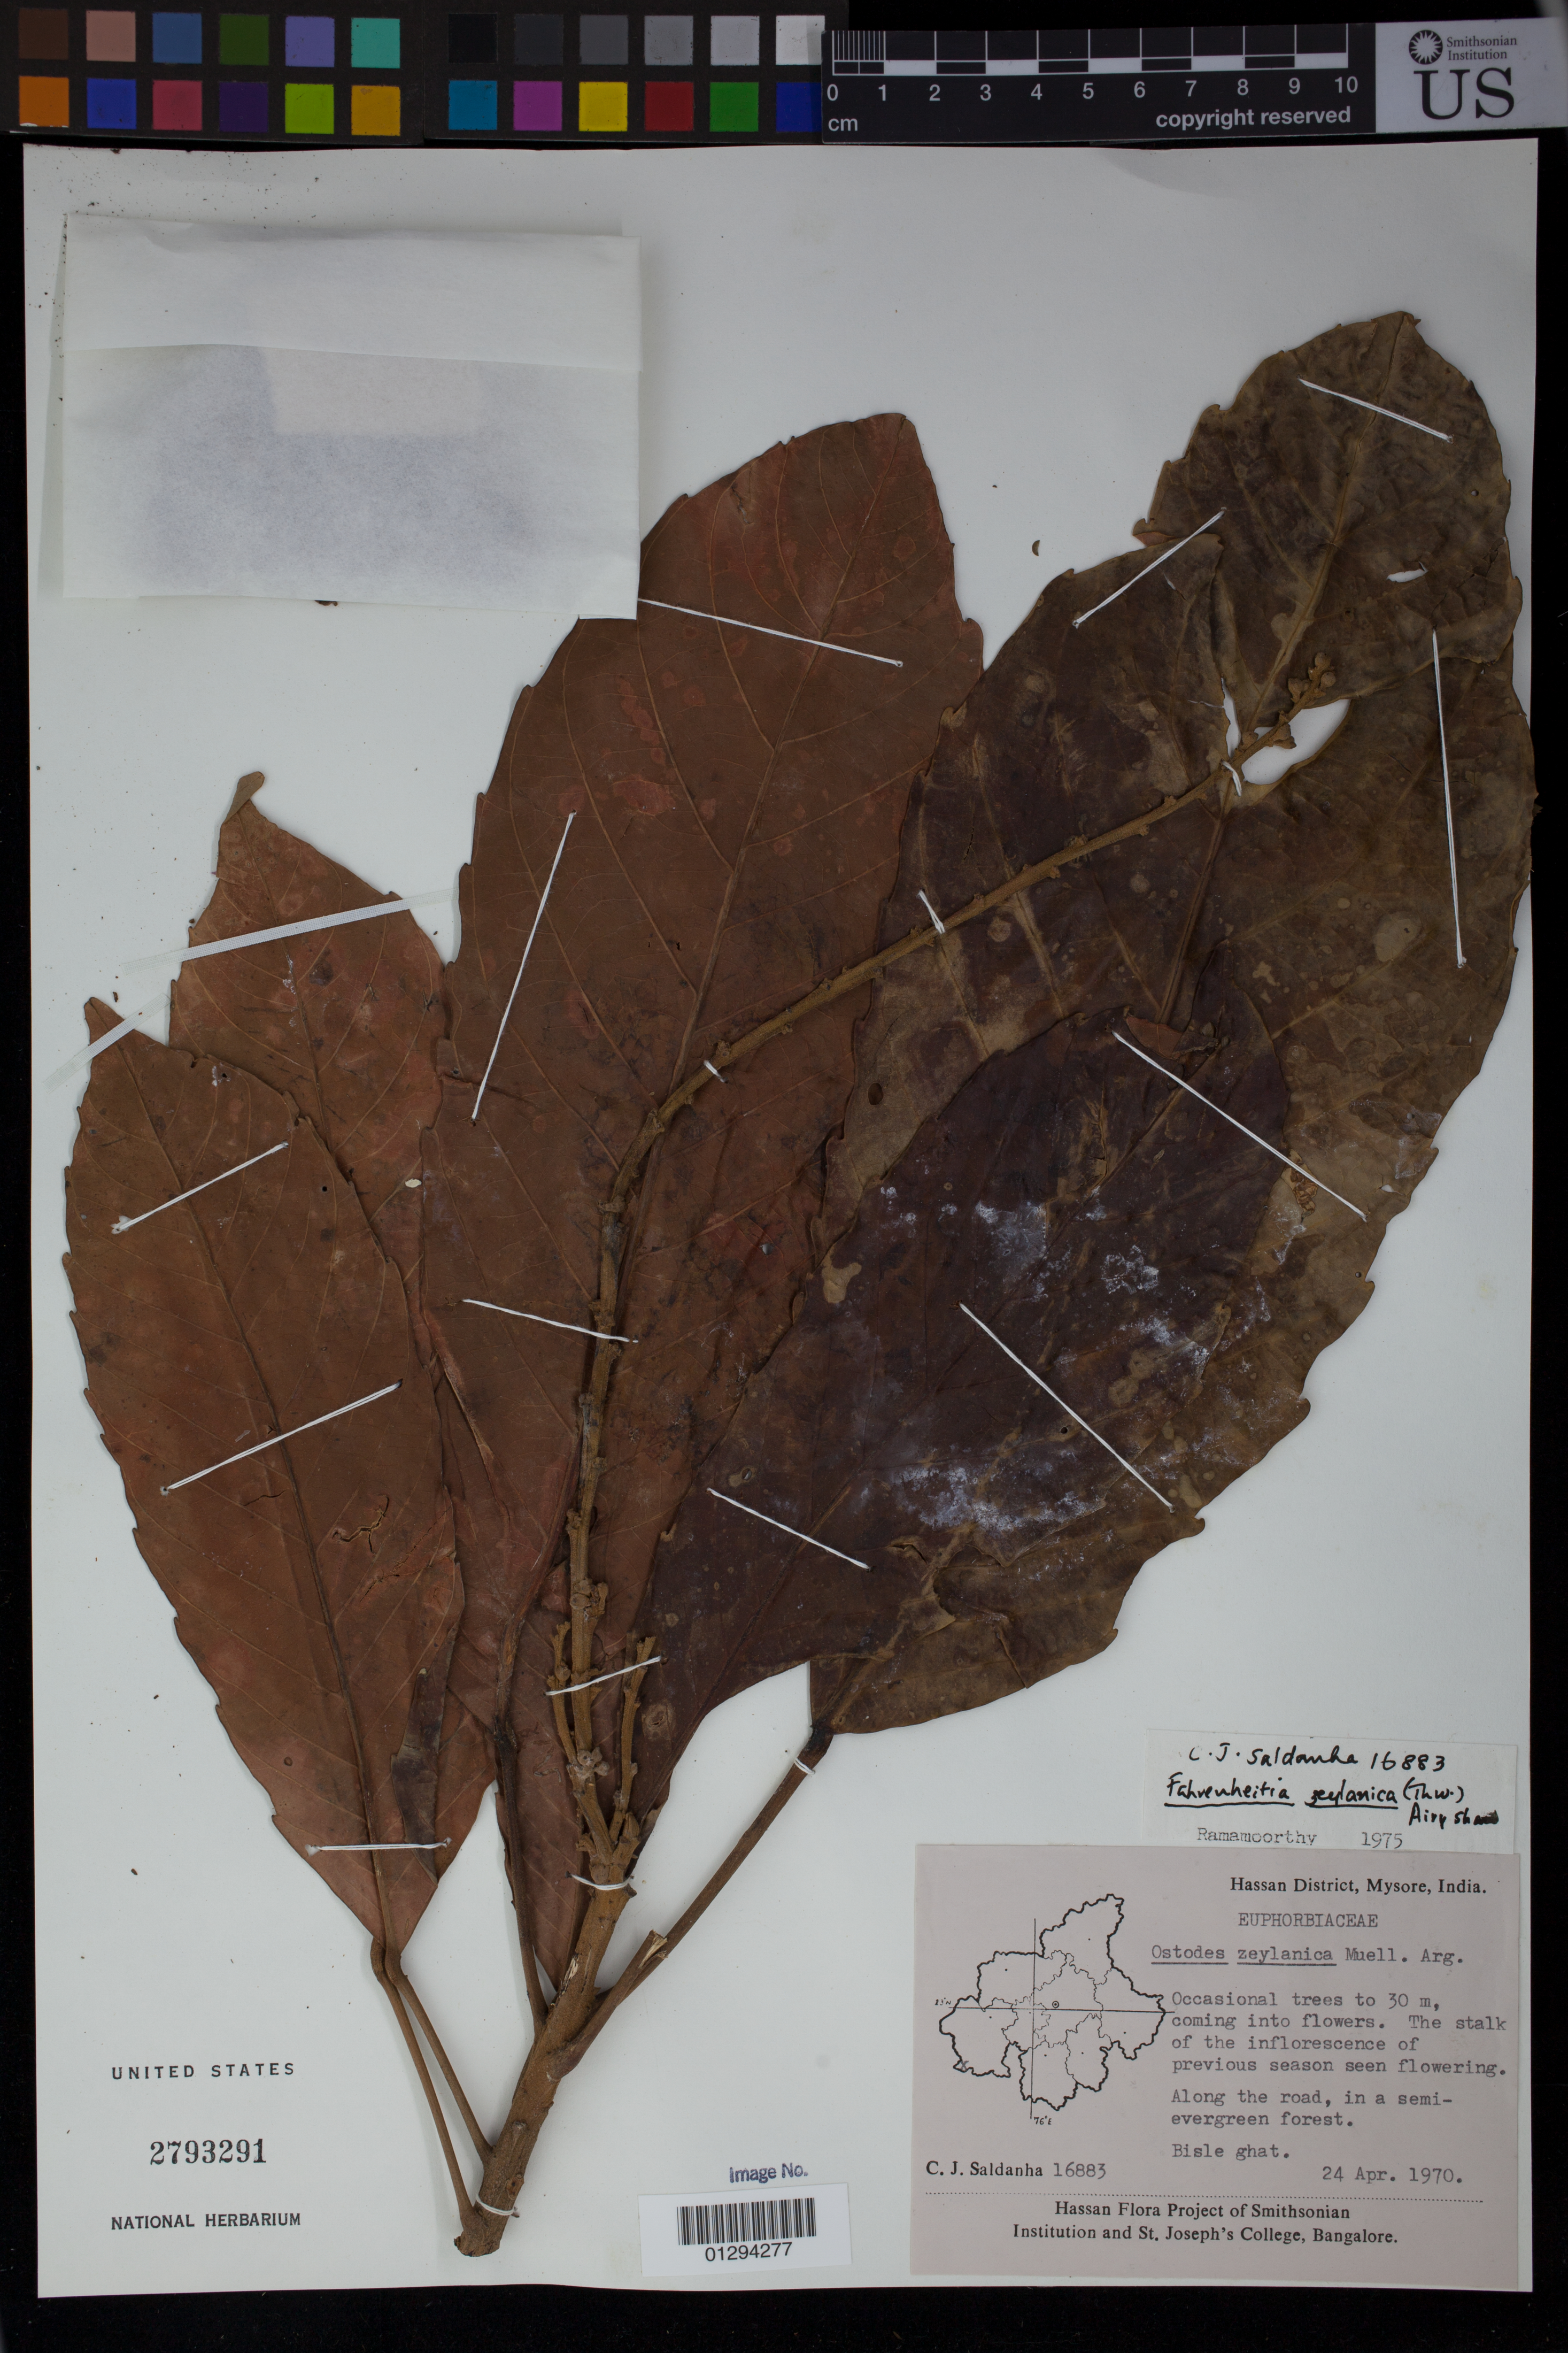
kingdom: Plantae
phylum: Tracheophyta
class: Magnoliopsida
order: Malpighiales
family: Euphorbiaceae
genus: Fahrenheitia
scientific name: Fahrenheitia zeylanica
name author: (Thwaites) Airy Shaw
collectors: C. J. Saldanha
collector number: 16883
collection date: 1970-04-24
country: India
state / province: Karnataka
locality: Hassan District,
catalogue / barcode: US 2793291